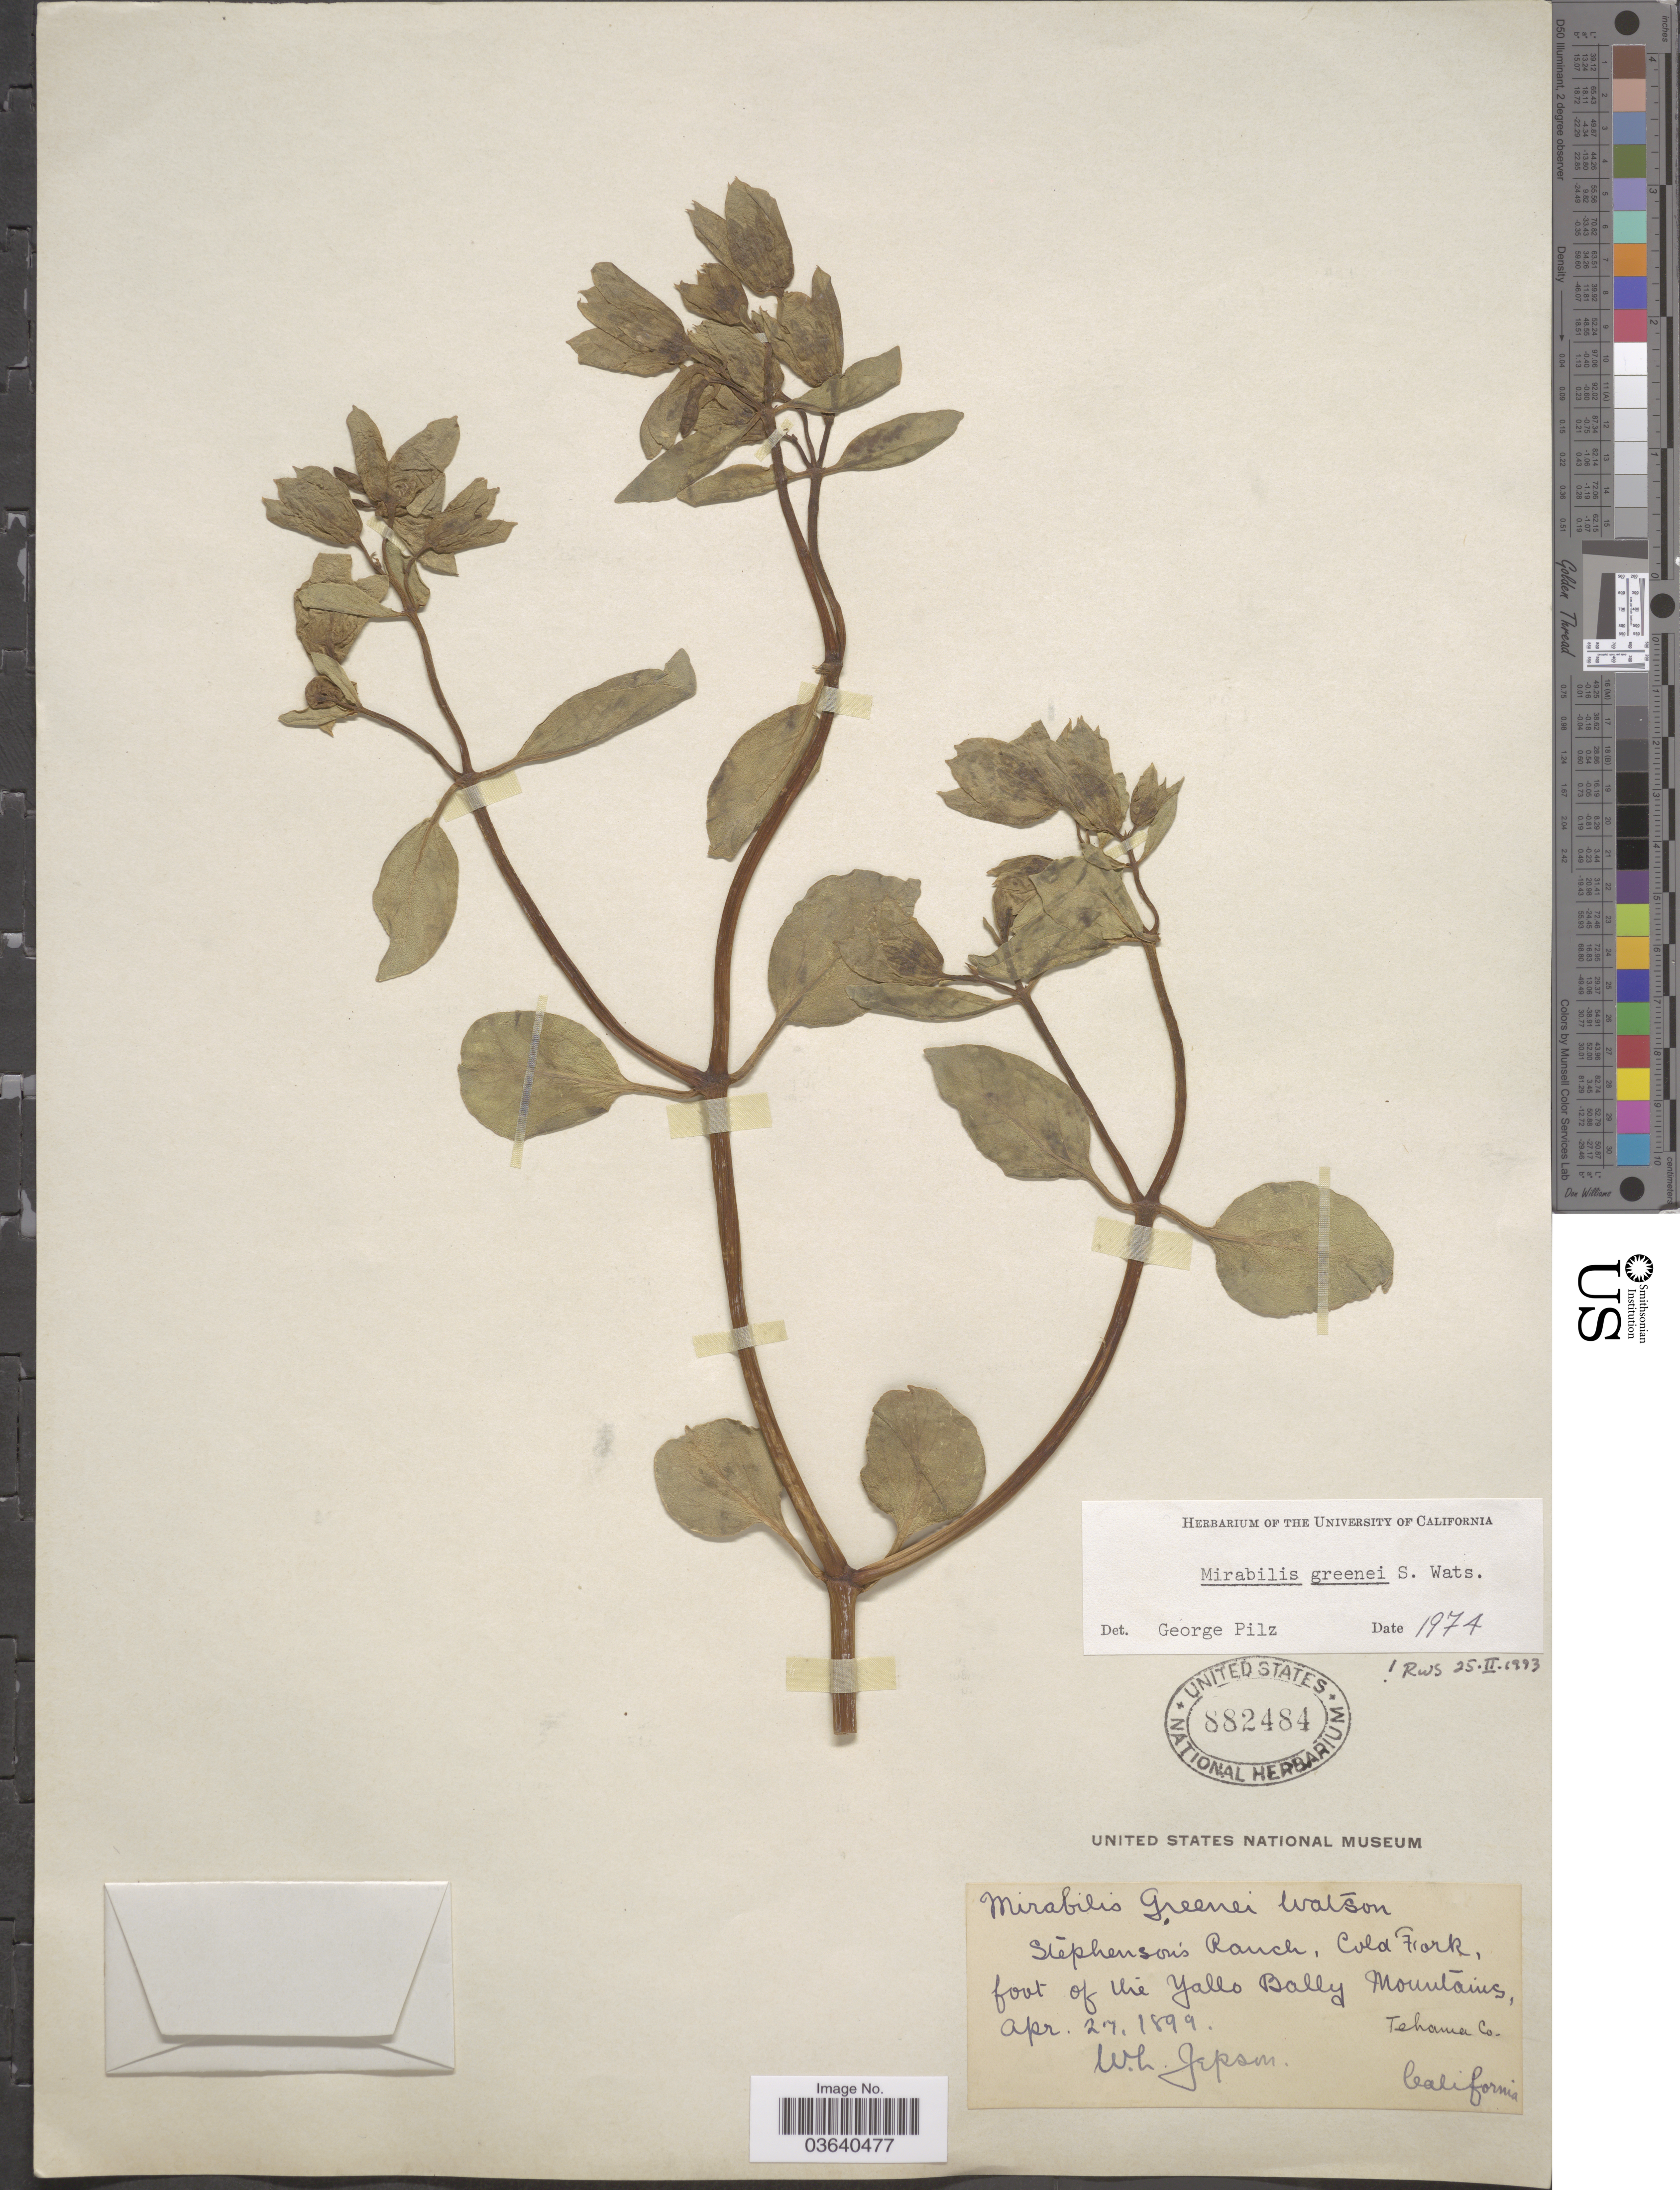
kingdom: Plantae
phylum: Tracheophyta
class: Magnoliopsida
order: Caryophyllales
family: Nyctaginaceae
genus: Mirabilis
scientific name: Mirabilis greenei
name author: S. Watson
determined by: Pils, G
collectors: W. L. Jepson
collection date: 1899-04-27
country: United States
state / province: California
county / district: Tehama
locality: Stephenson's Ranch, Cold Fork, foot of the Yallo Bally Mountains, Tehama Co.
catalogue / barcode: US 882484